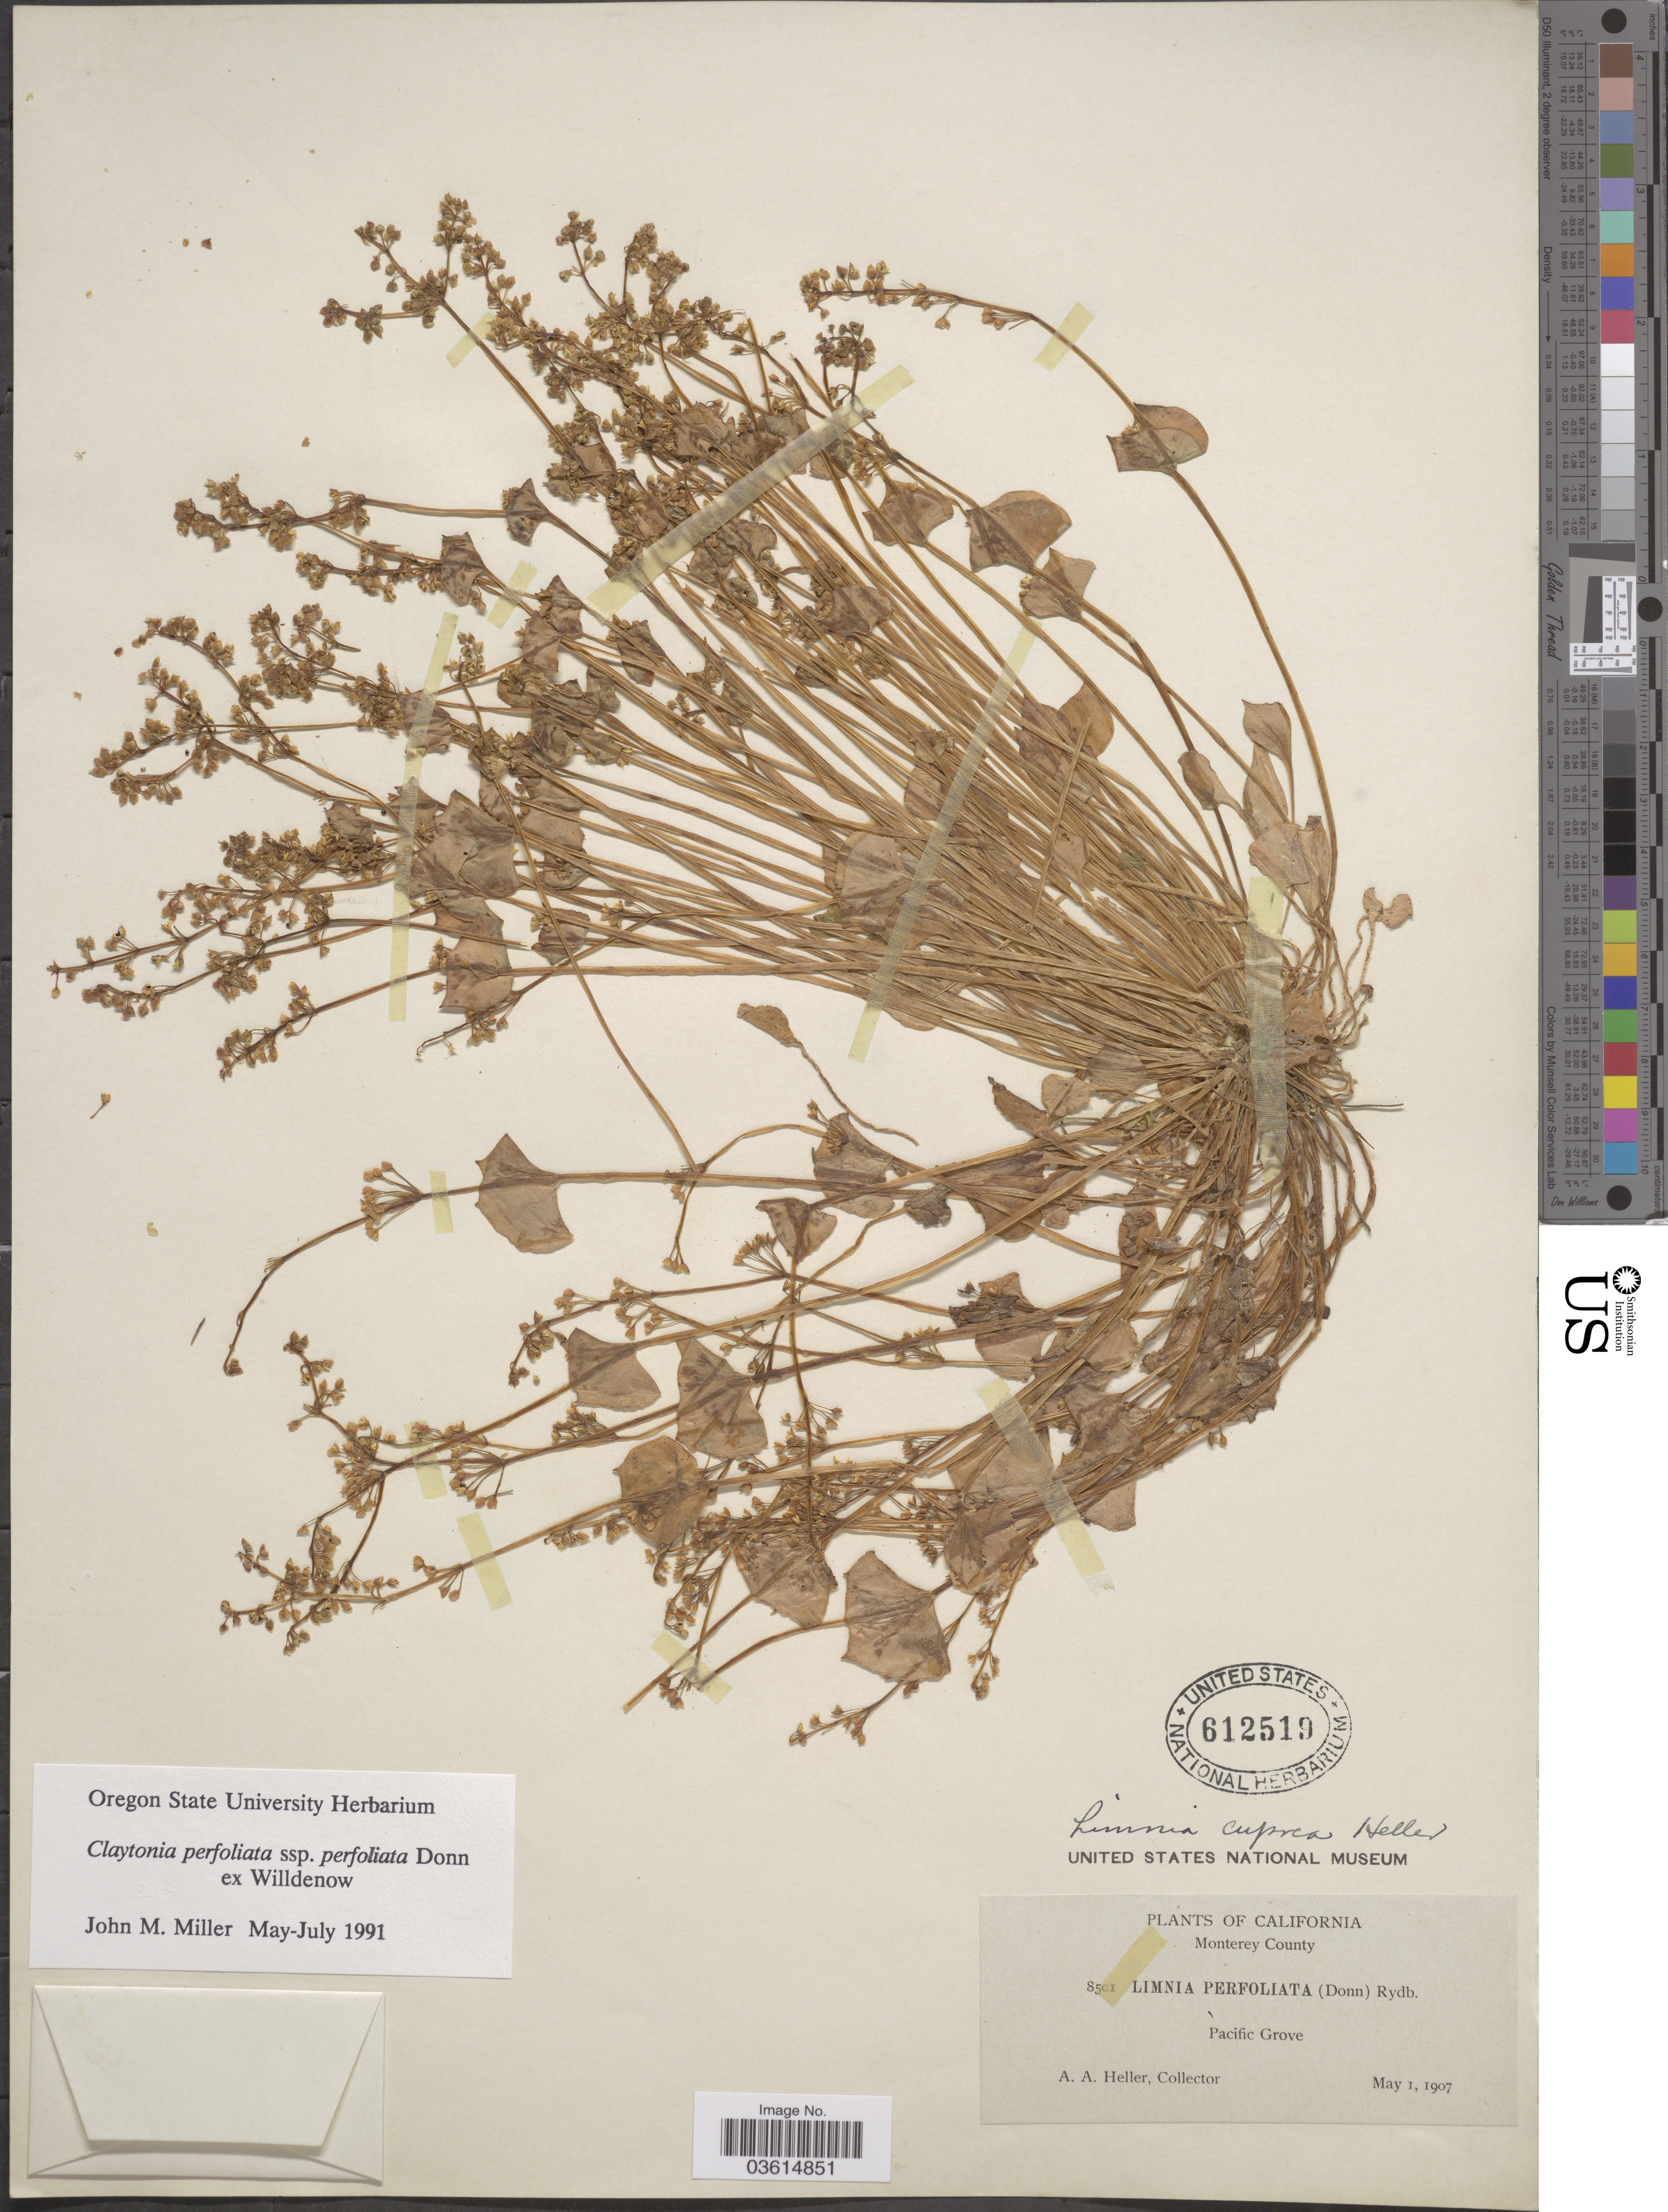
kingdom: Plantae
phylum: Tracheophyta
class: Magnoliopsida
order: Caryophyllales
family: Montiaceae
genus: Claytonia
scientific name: Claytonia perfoliata subsp. perfoliata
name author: Donn ex Willd.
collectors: A. A. Heller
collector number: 8501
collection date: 1907-05-01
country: United States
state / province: California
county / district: Monterey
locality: Monterey County. Pacific Grove.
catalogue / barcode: US 612519